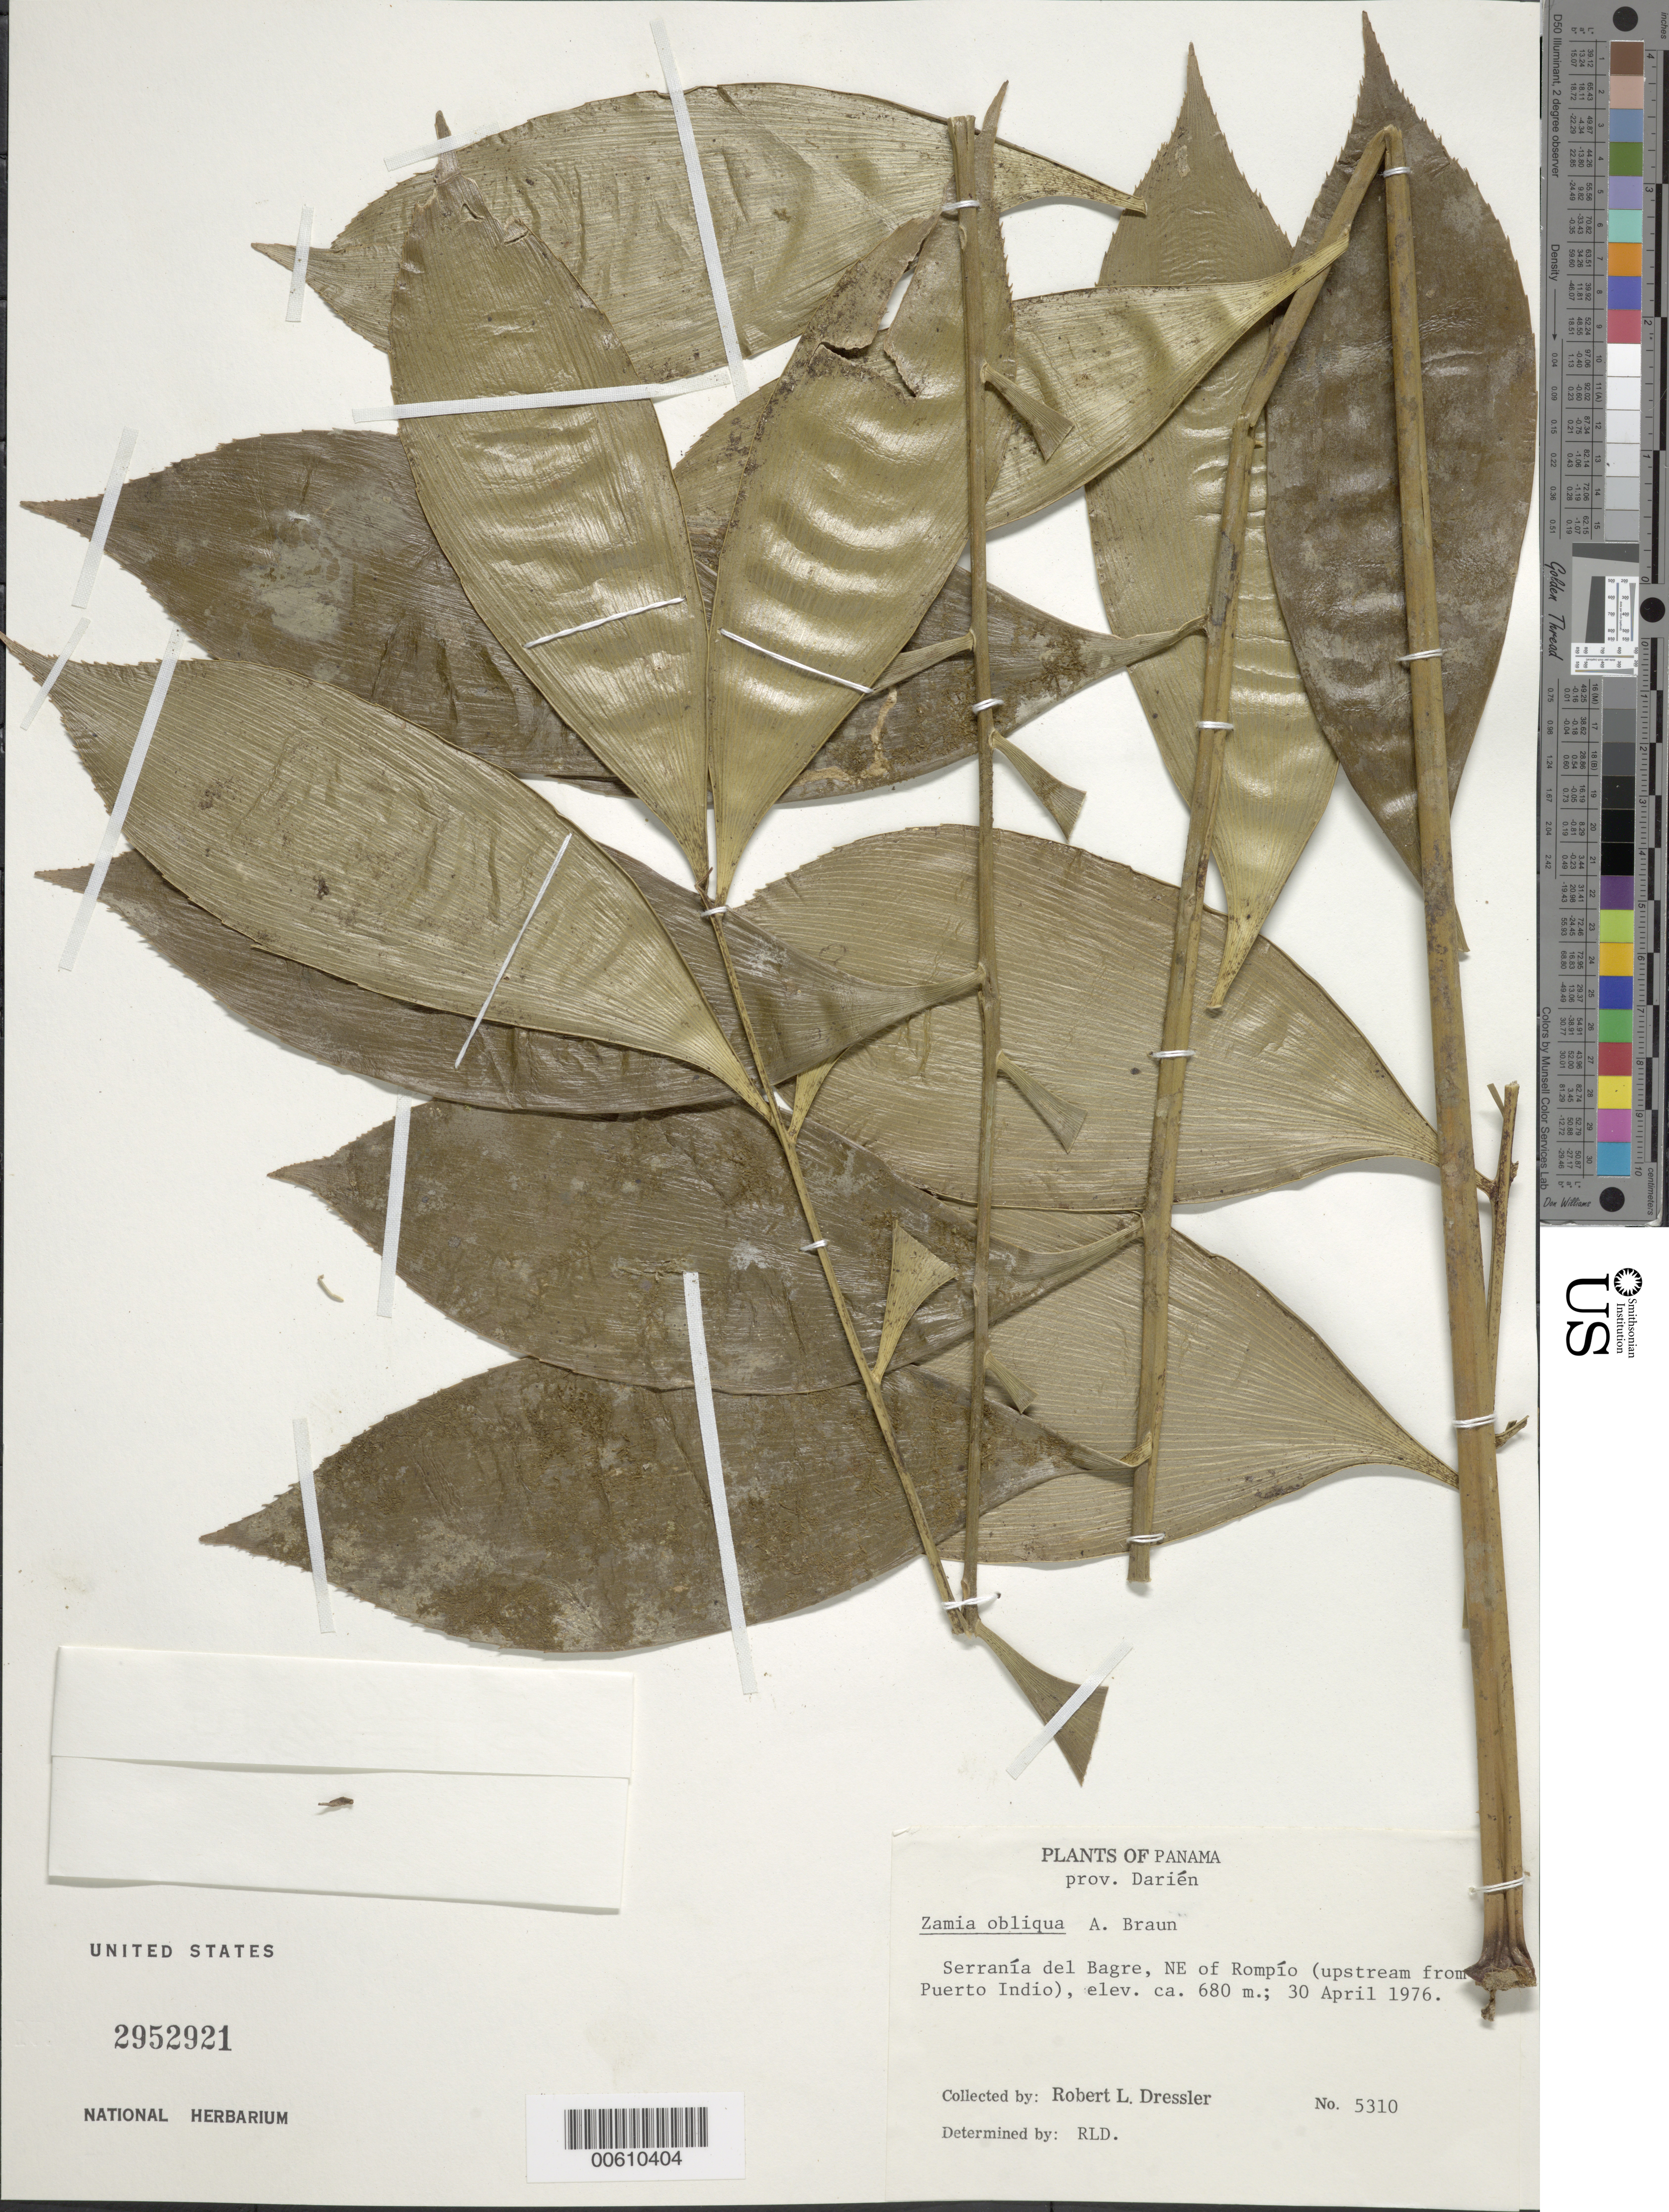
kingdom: Plantae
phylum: Tracheophyta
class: Cycadopsida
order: Cycadales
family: Zamiaceae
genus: Zamia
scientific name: Zamia obliqua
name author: A. Braun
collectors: R. Dressler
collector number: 5310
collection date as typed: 30 Apr 1976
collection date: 1976-04-30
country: Panama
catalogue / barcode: US 2952921